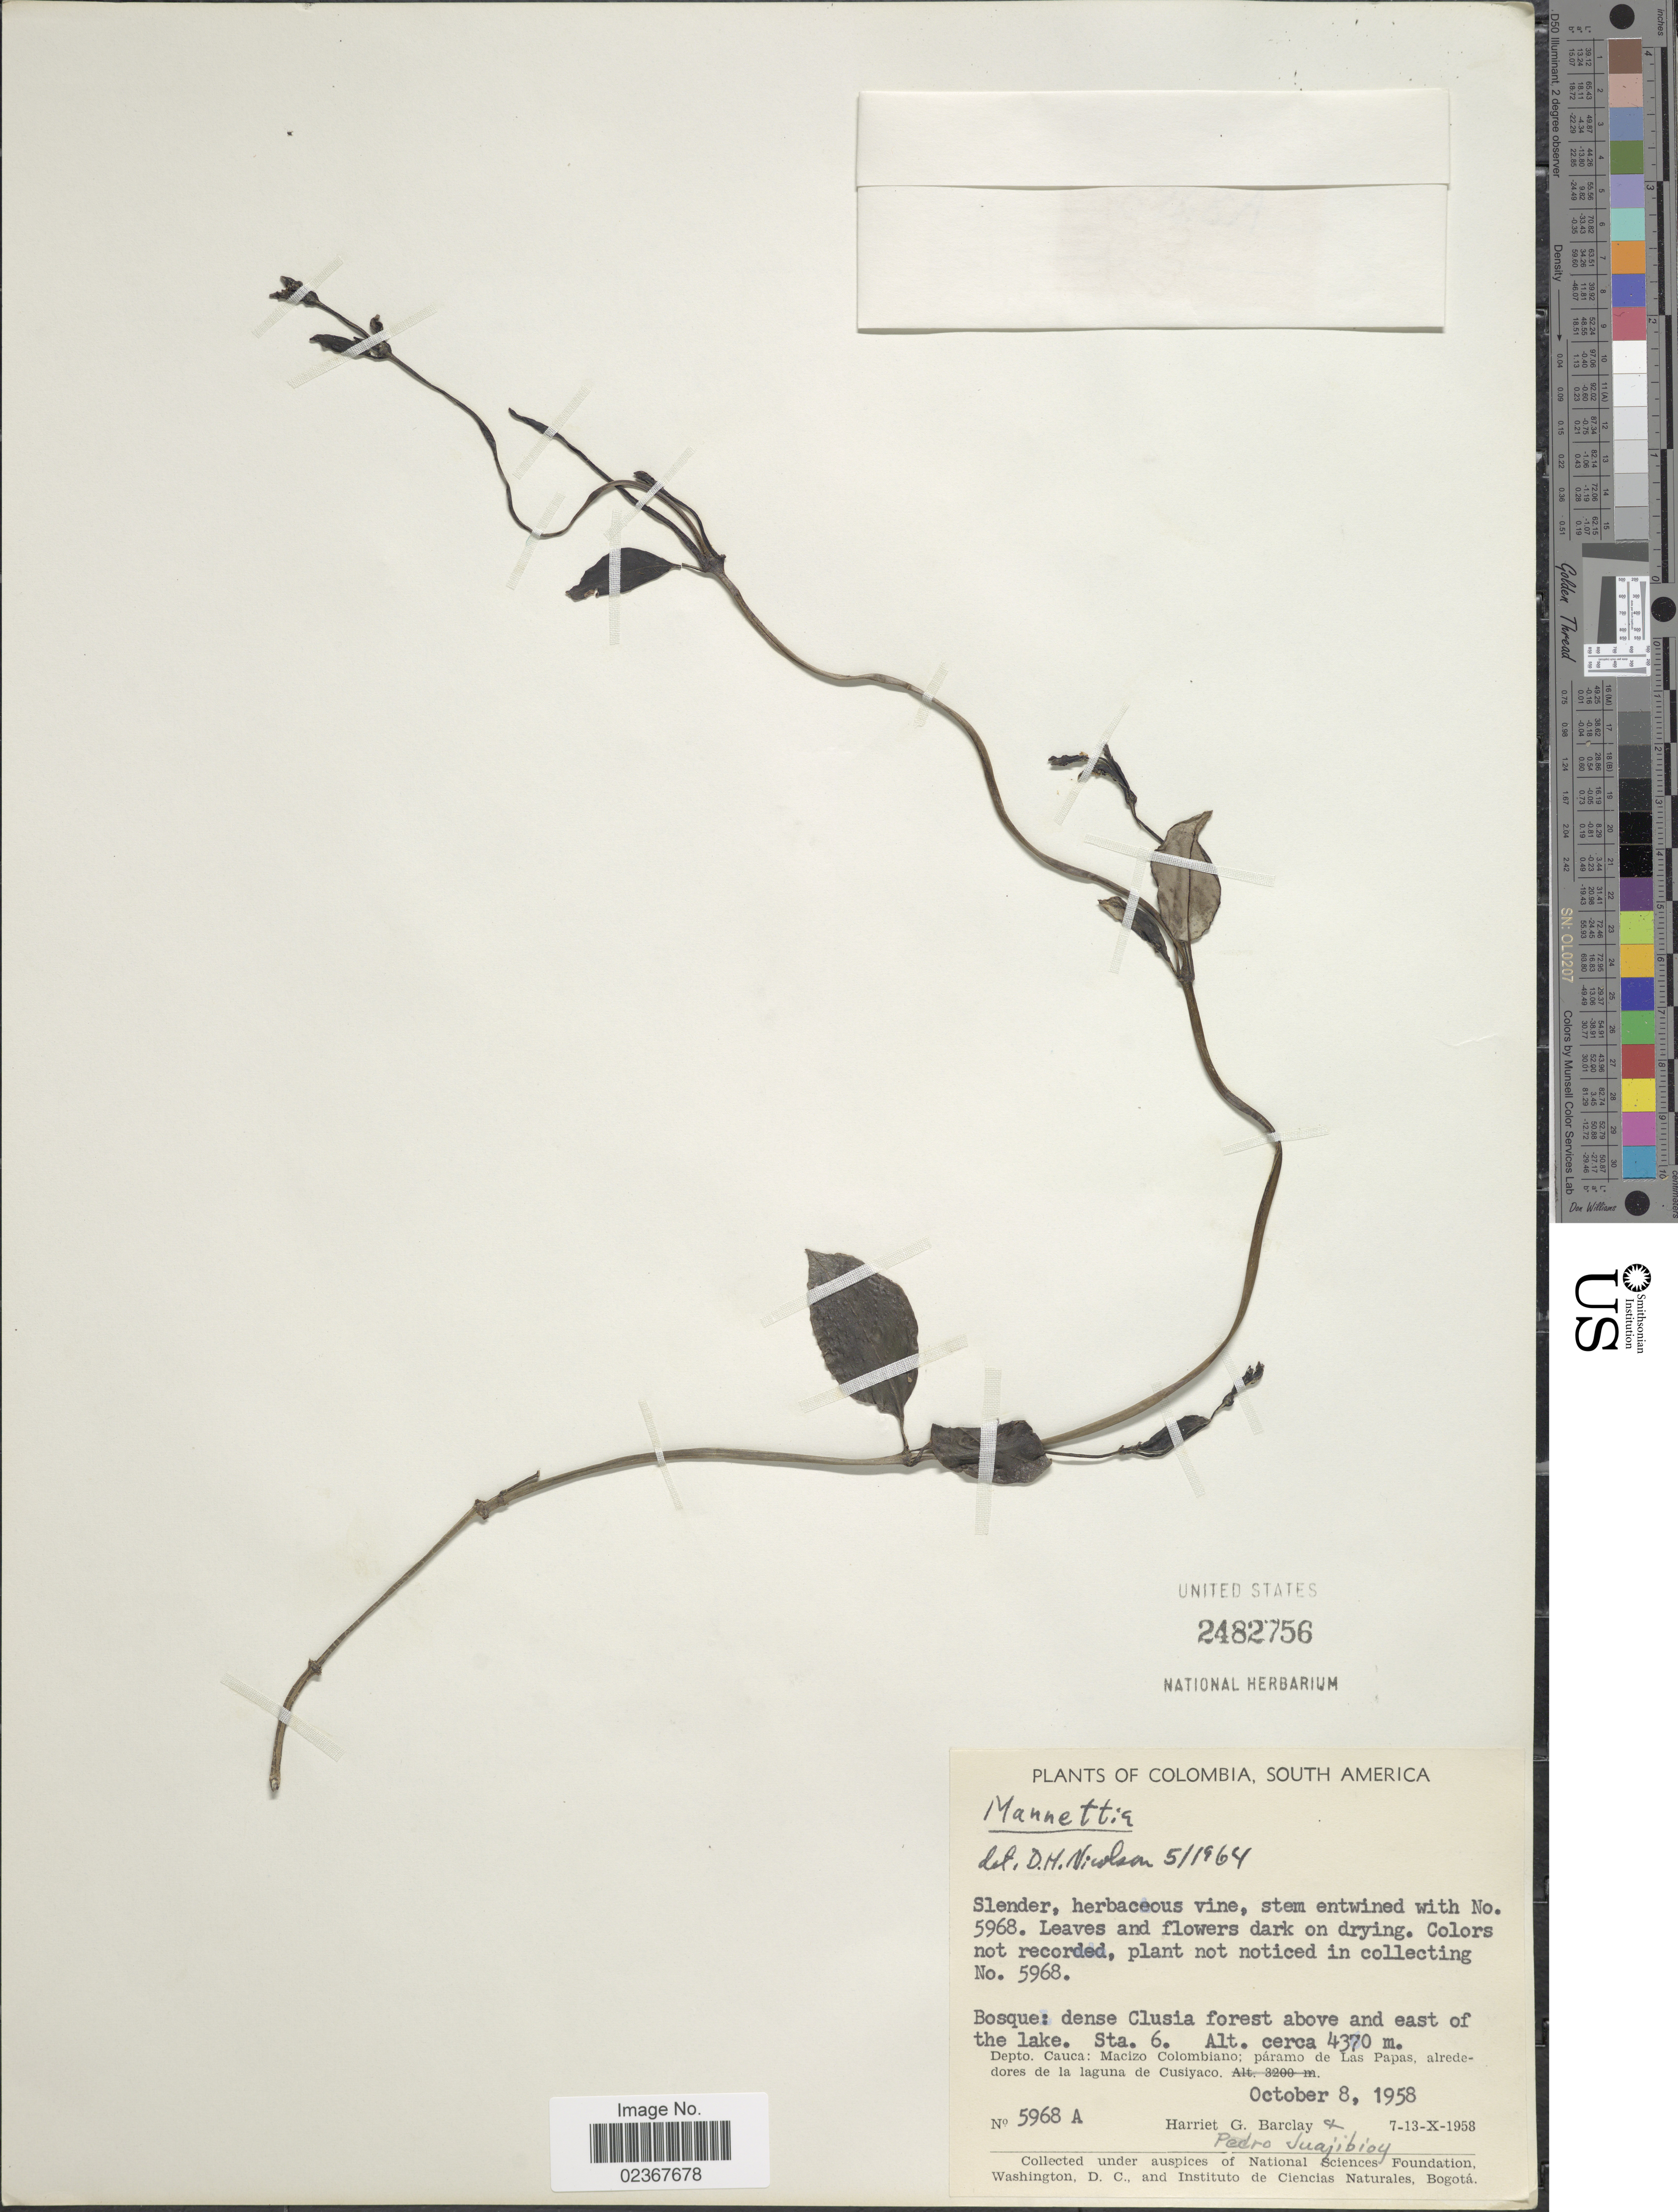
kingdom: Plantae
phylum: Tracheophyta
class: Magnoliopsida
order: Gentianales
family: Rubiaceae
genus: Manettia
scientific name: Manettia sp.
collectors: H. G. Barclay & P. Juajibioy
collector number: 5968 A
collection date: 1958-10-08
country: Colombia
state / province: Cauca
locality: Bosque: dense forest above and east of the lake Sta 6, Depto Cauca: Macizo Colombiano; páramo de Las Papas, alrededores de la laguna de Cusiyaco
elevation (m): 4370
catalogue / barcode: US 2482756